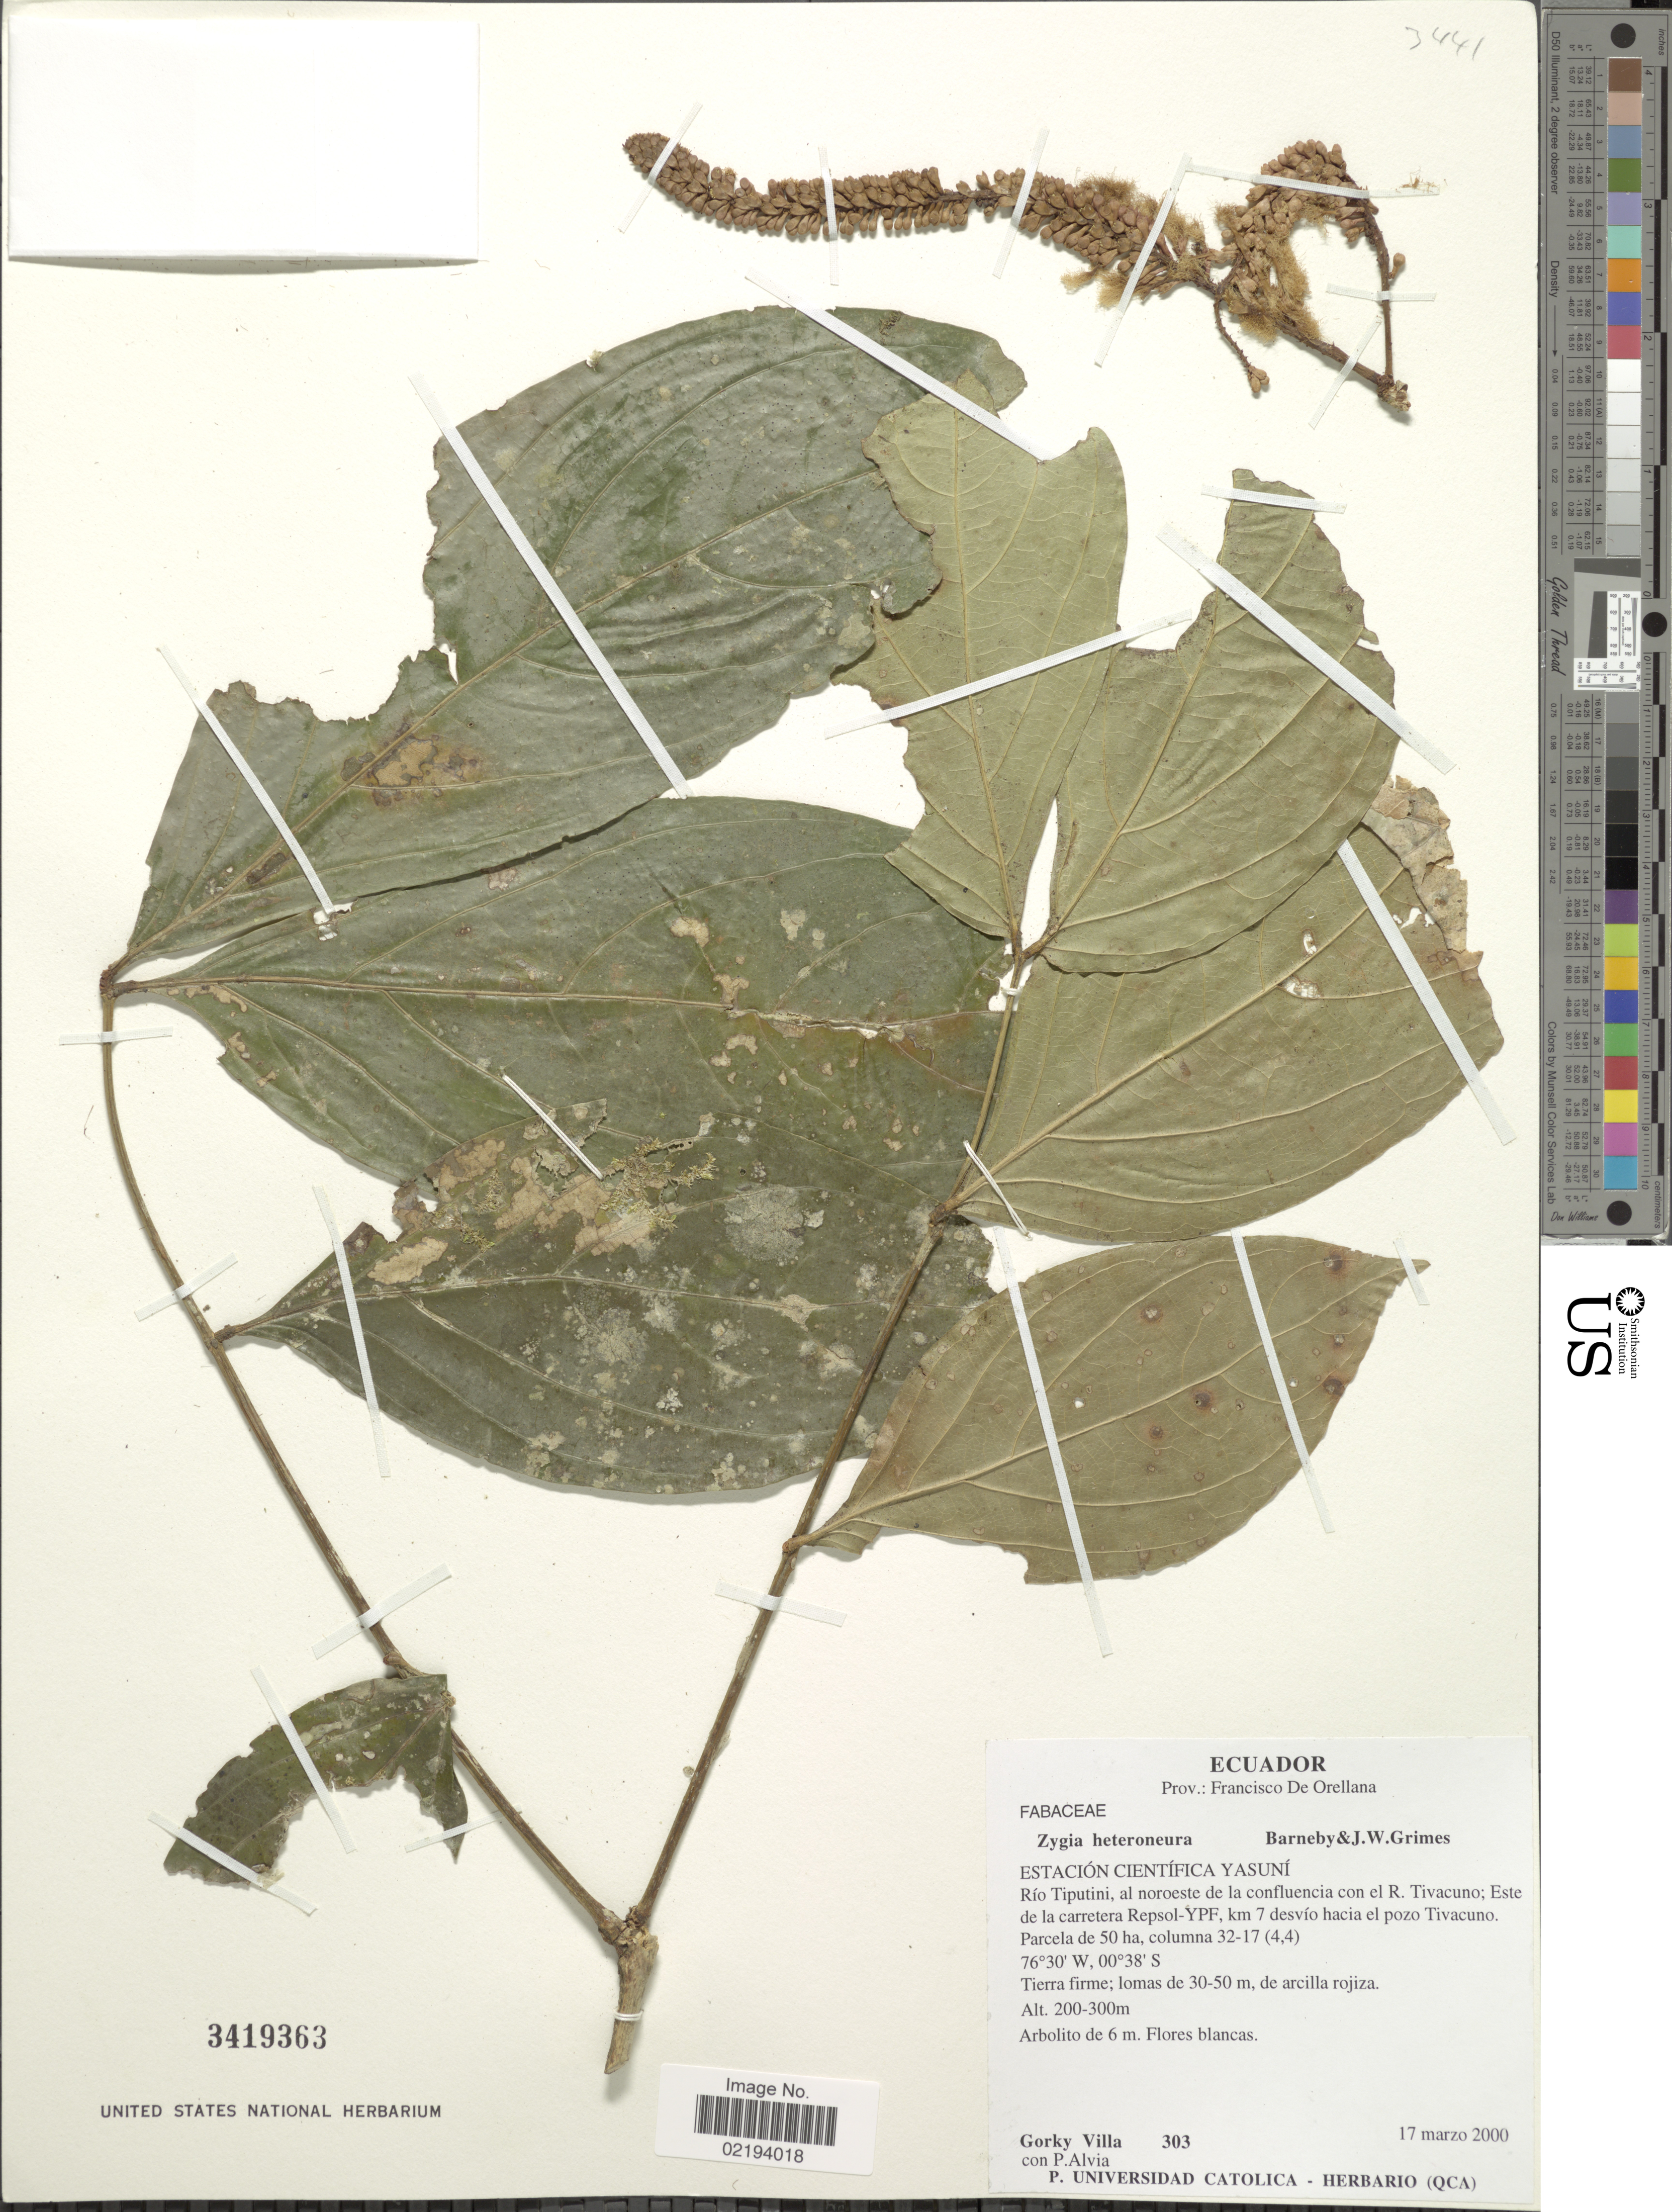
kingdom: Plantae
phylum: Tracheophyta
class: Magnoliopsida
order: Fabales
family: Fabaceae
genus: Zygia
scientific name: Zygia heteroneura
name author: Barneby & J.W. Grimes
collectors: G. Villa & P. Alvia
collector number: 303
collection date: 2000-03-17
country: Ecuador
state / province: Orellana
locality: Francisco De Orellana, Estación Científica Yasuní, Río Tiputini, al noroeste de la confluencia con el R. Tivacuno; Este de la carretera Repsol-Ypf, km 7 desvío hacia el pozo Tivacuno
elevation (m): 200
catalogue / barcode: US 3419363